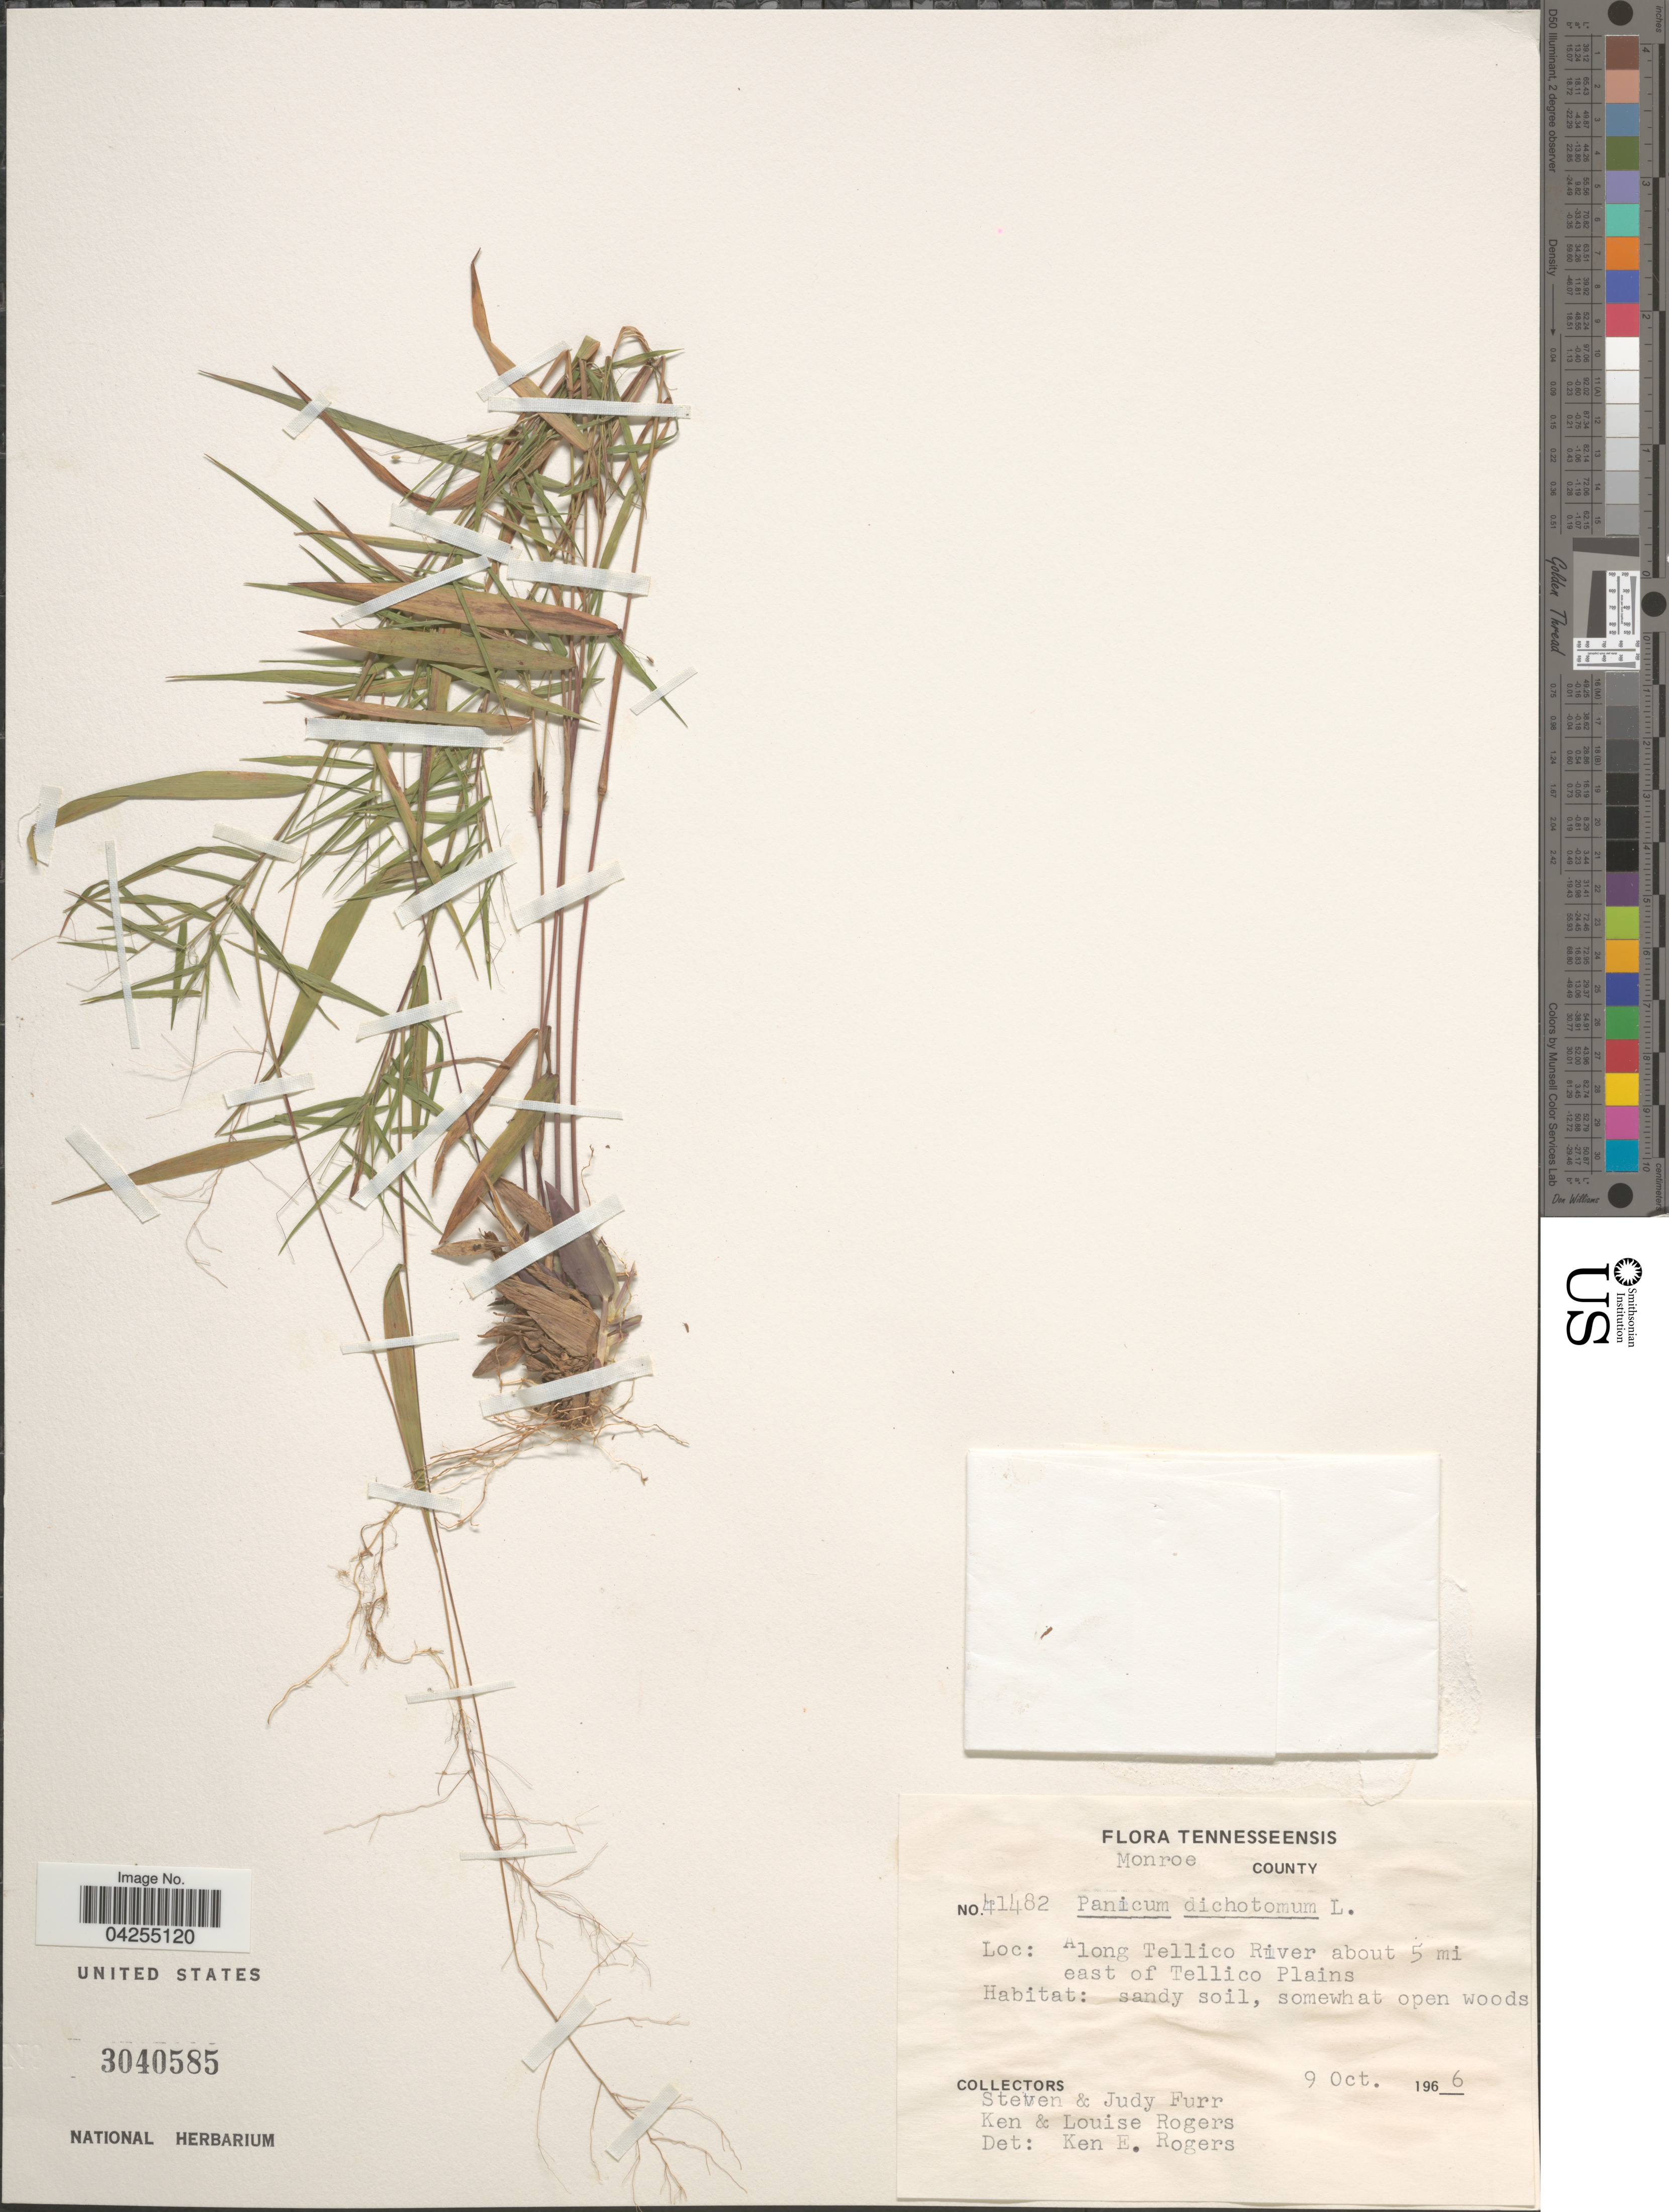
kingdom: Plantae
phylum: Tracheophyta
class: Liliopsida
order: Poales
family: Poaceae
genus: Dichanthelium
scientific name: Dichanthelium dichotomum var. dichotomum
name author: (L.) Gould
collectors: S. Furr, J. Furr, K. Rogers & L. Rogers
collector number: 41482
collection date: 1966-10-09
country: United States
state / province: Tennessee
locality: Monroe County. Along Tellico River about 5 mi east of Tellico Plains.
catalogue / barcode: US 3040585